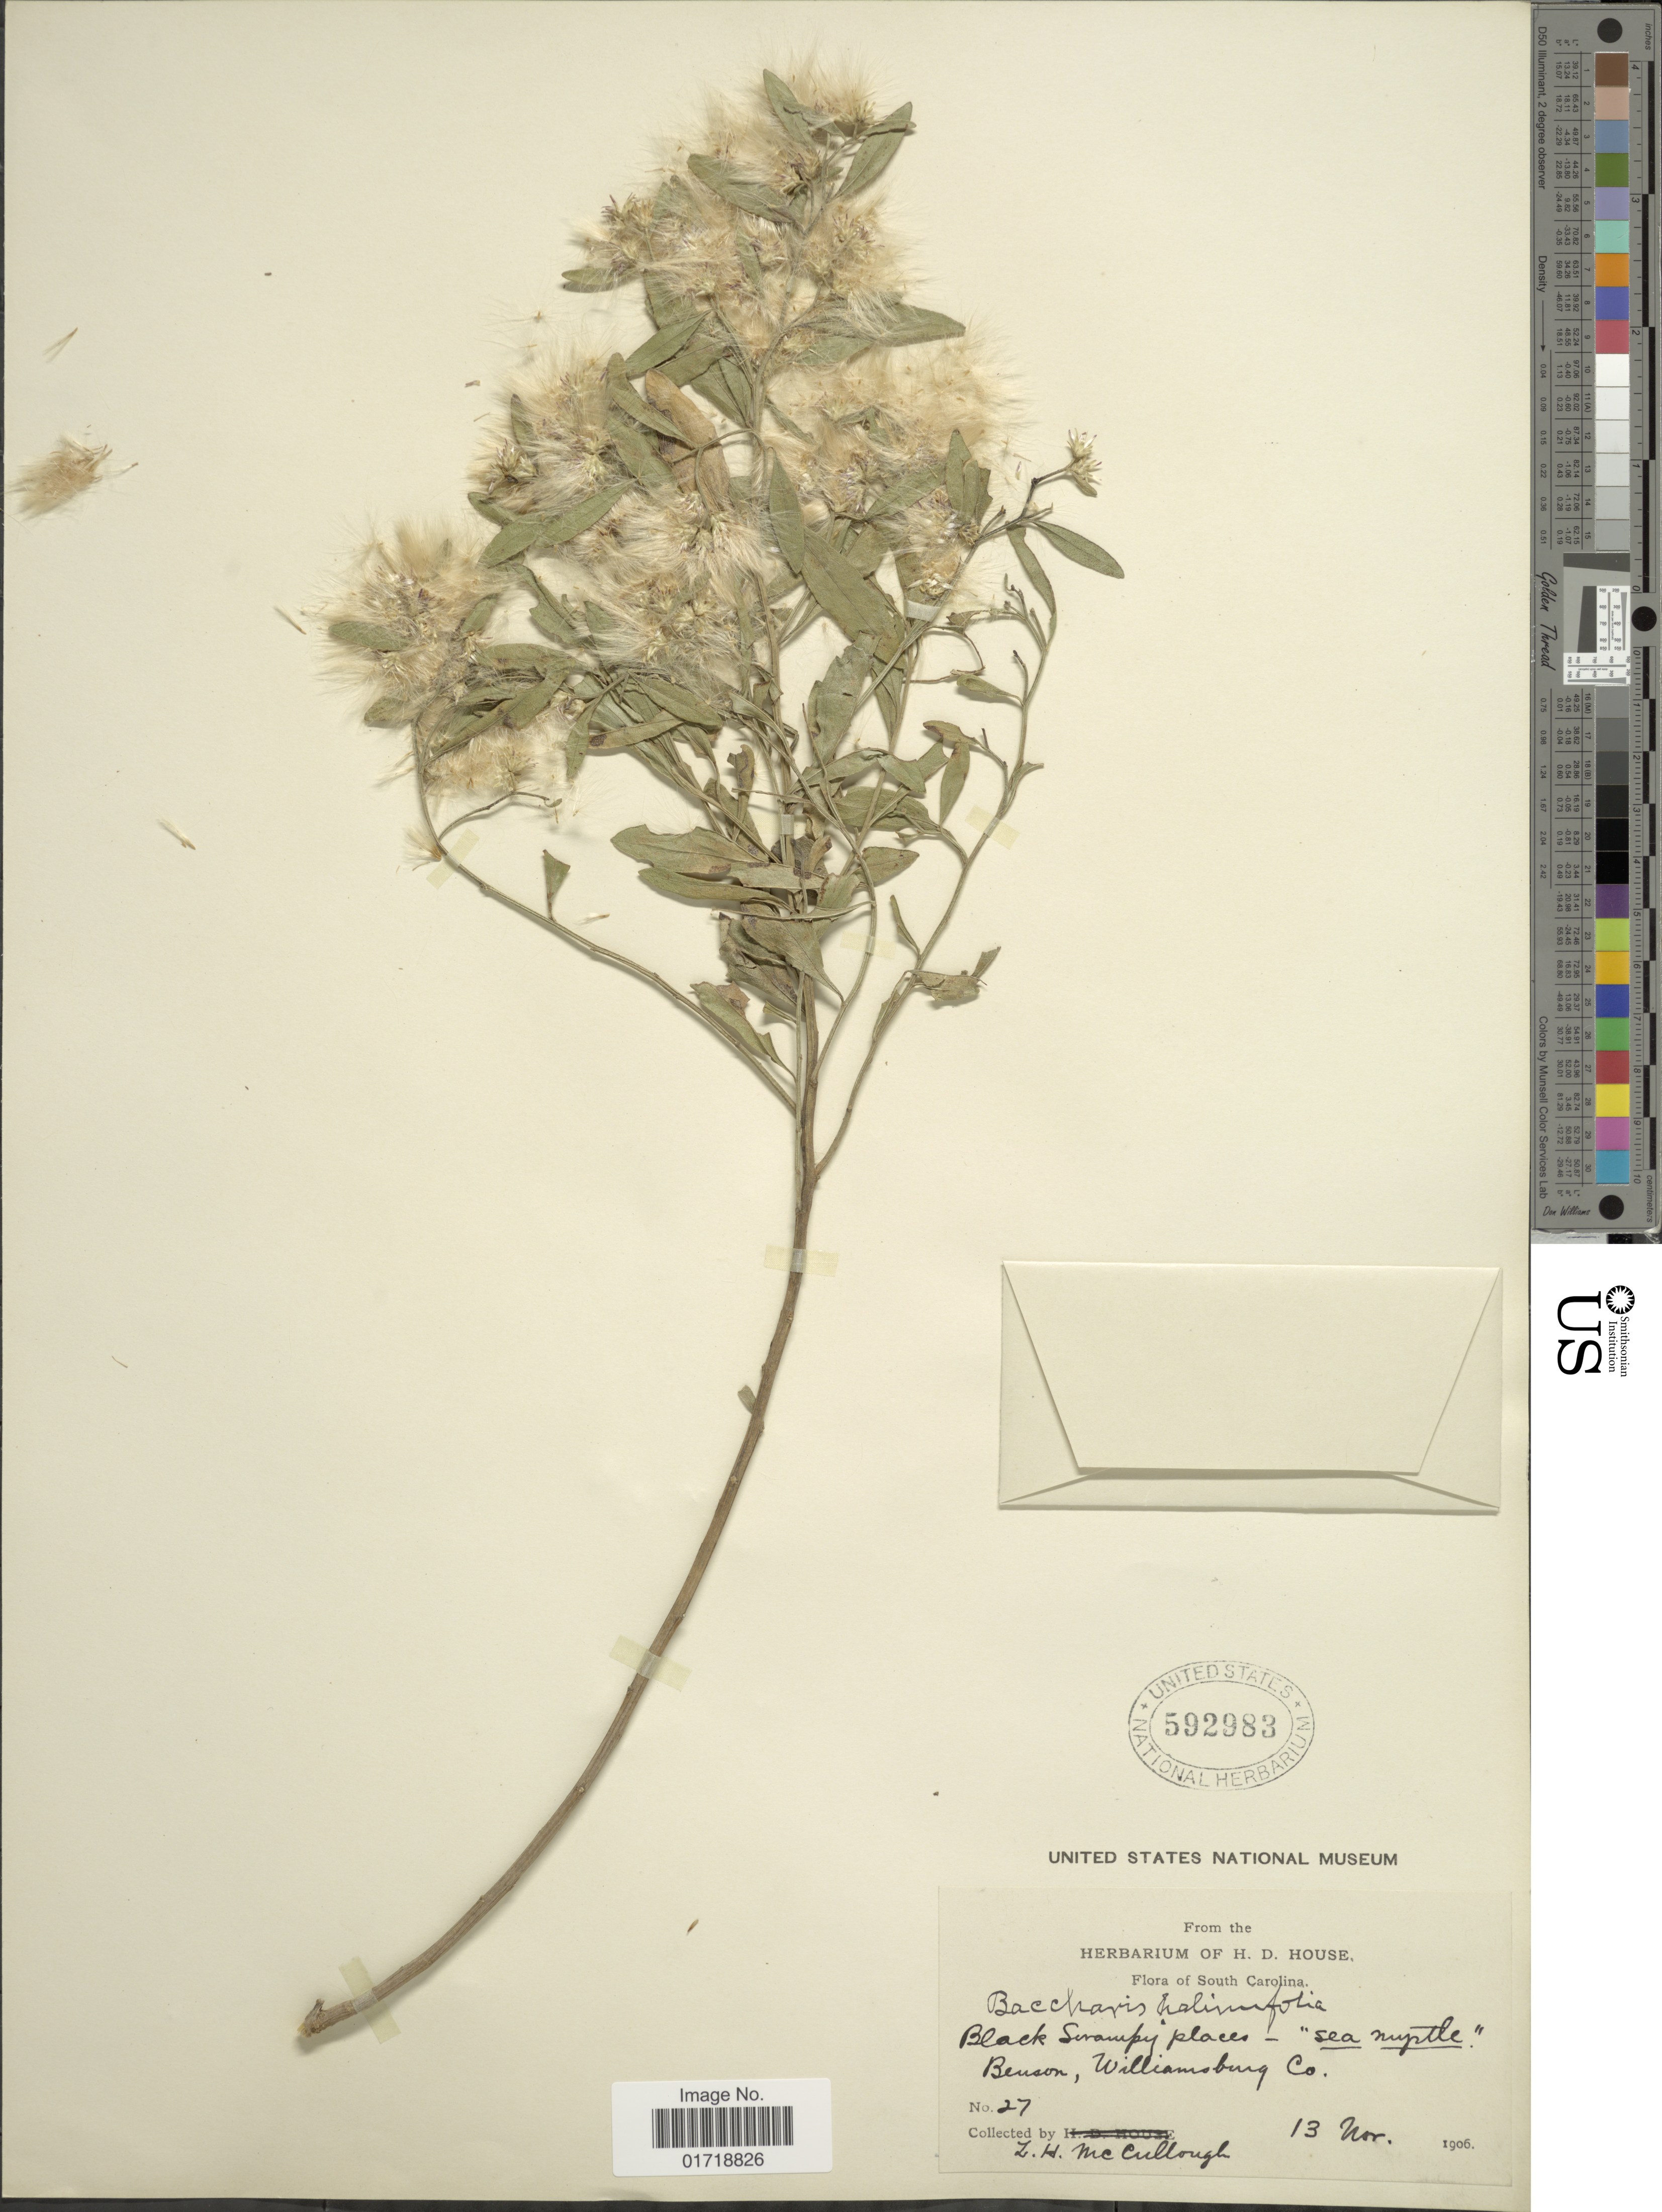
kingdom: Plantae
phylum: Tracheophyta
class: Magnoliopsida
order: Asterales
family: Asteraceae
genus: Baccharis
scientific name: Baccharis halimifolia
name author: L.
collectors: L. McCullough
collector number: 27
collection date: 1906-11-13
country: United States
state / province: South Carolina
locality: Benson, Williamsburg Co.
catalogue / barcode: US 592983